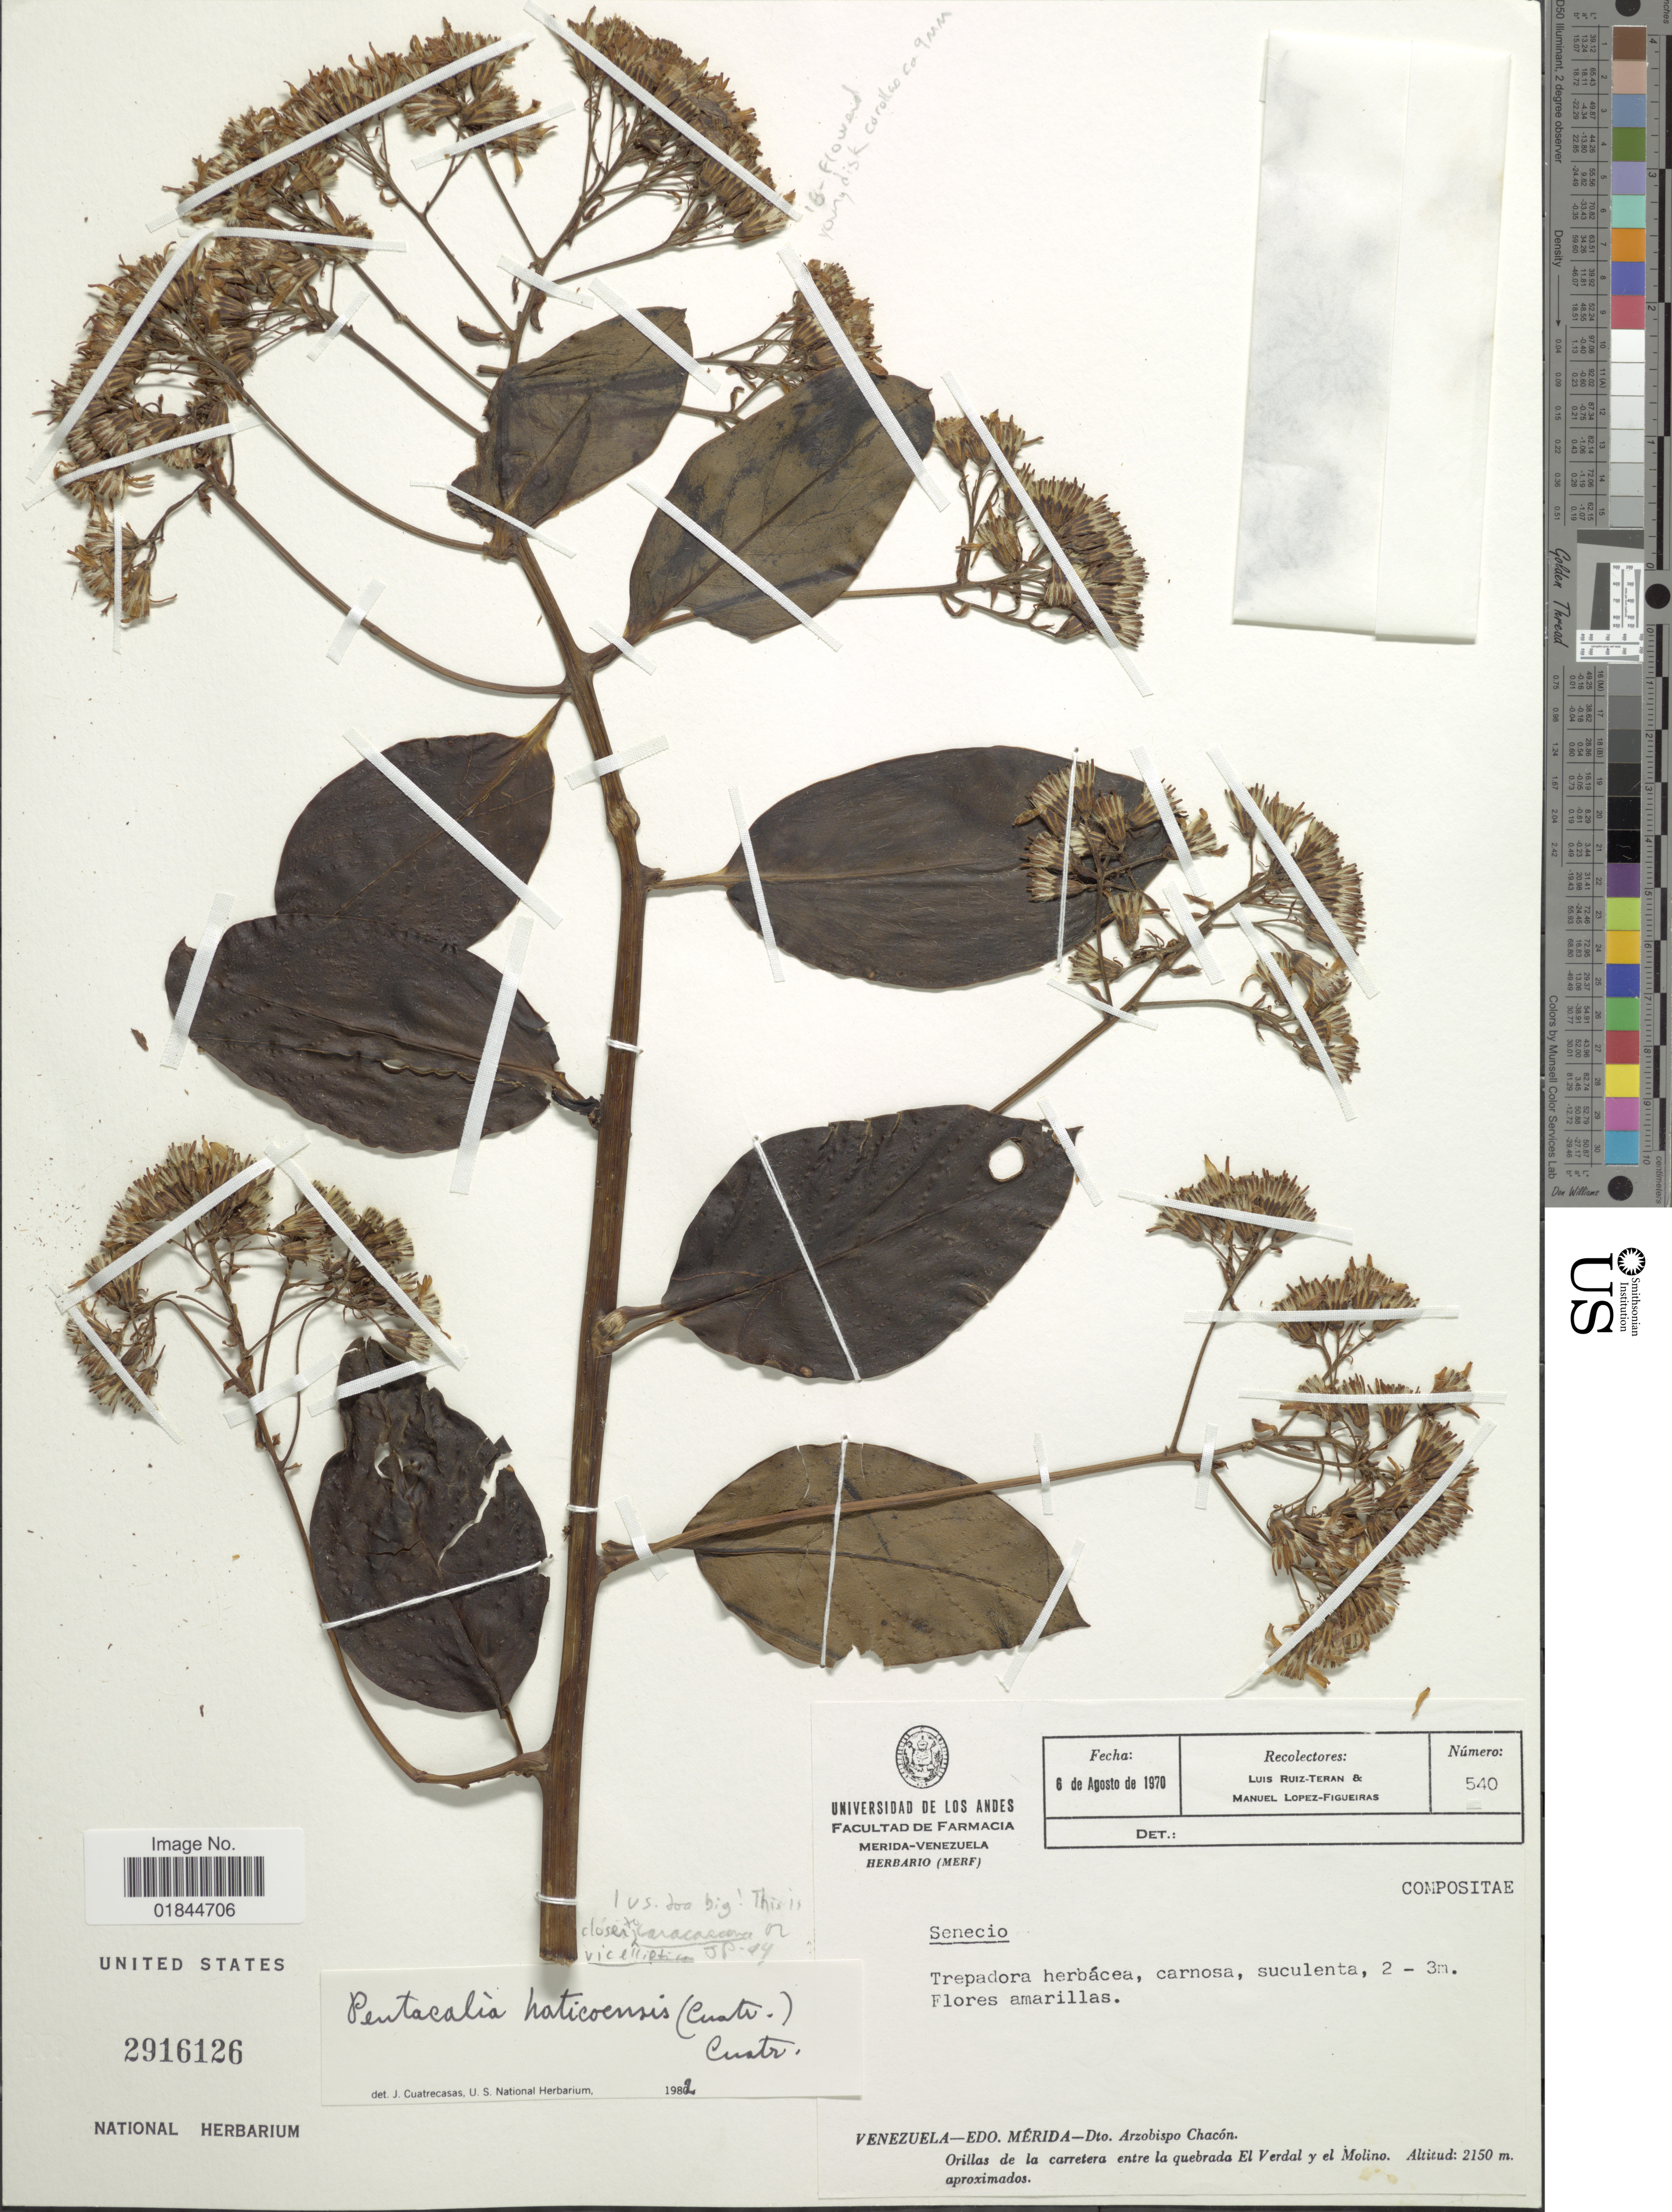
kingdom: Plantae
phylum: Tracheophyta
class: Magnoliopsida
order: Asterales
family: Asteraceae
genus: Pentacalia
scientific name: Pentacalia vicelliptica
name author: (Cuatrec.) Cuatrec.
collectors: L. Teran & M. Lopéz-F.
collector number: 540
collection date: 1970-08-06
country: Venezuela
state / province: Mérida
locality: Dto. Arzobispo Chacon, Orillas de la carretera entre la quebrada El Verdal y el Molino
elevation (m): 2150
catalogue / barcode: US 2916126